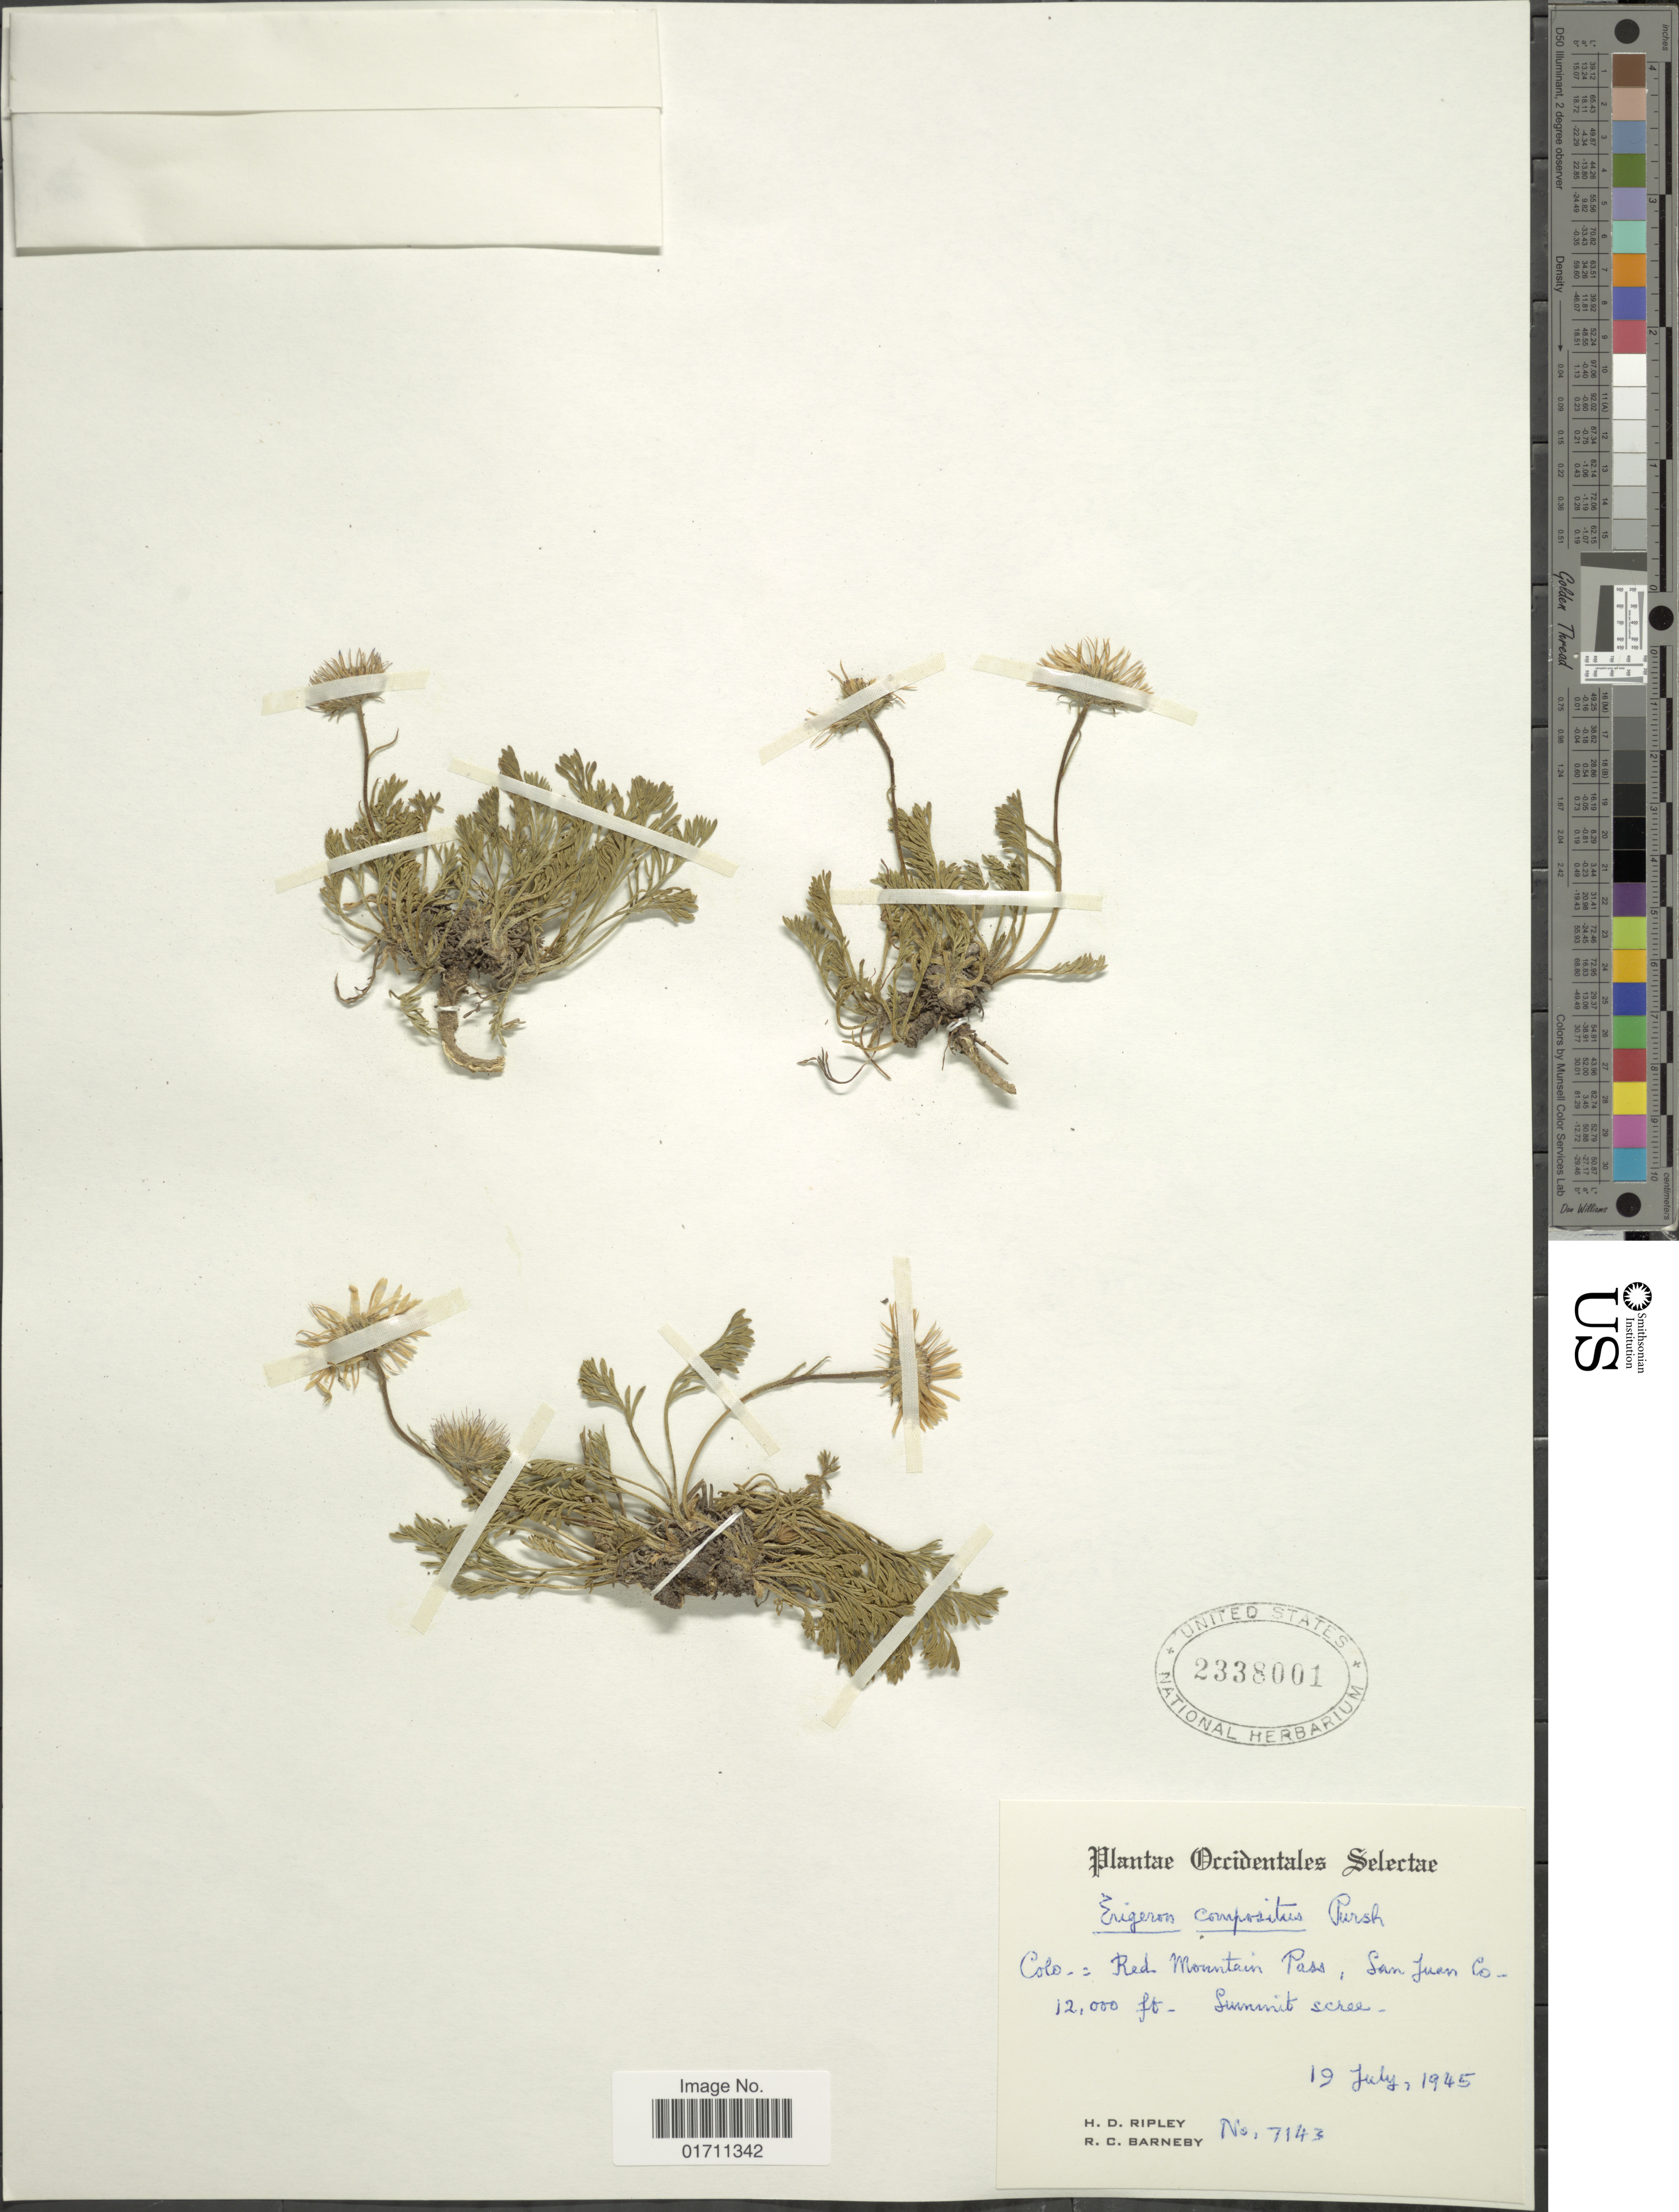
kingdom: Plantae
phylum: Tracheophyta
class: Magnoliopsida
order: Asterales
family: Asteraceae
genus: Erigeron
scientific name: Erigeron compositus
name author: Pursh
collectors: H. Ripley & R. C. Barneby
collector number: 7143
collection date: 1945-07-19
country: United States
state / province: Colorado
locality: Occidentales Selectae, Colo = Red Mountain Pass, San Juan Co, Summit scree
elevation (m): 3658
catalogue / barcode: US 2338001